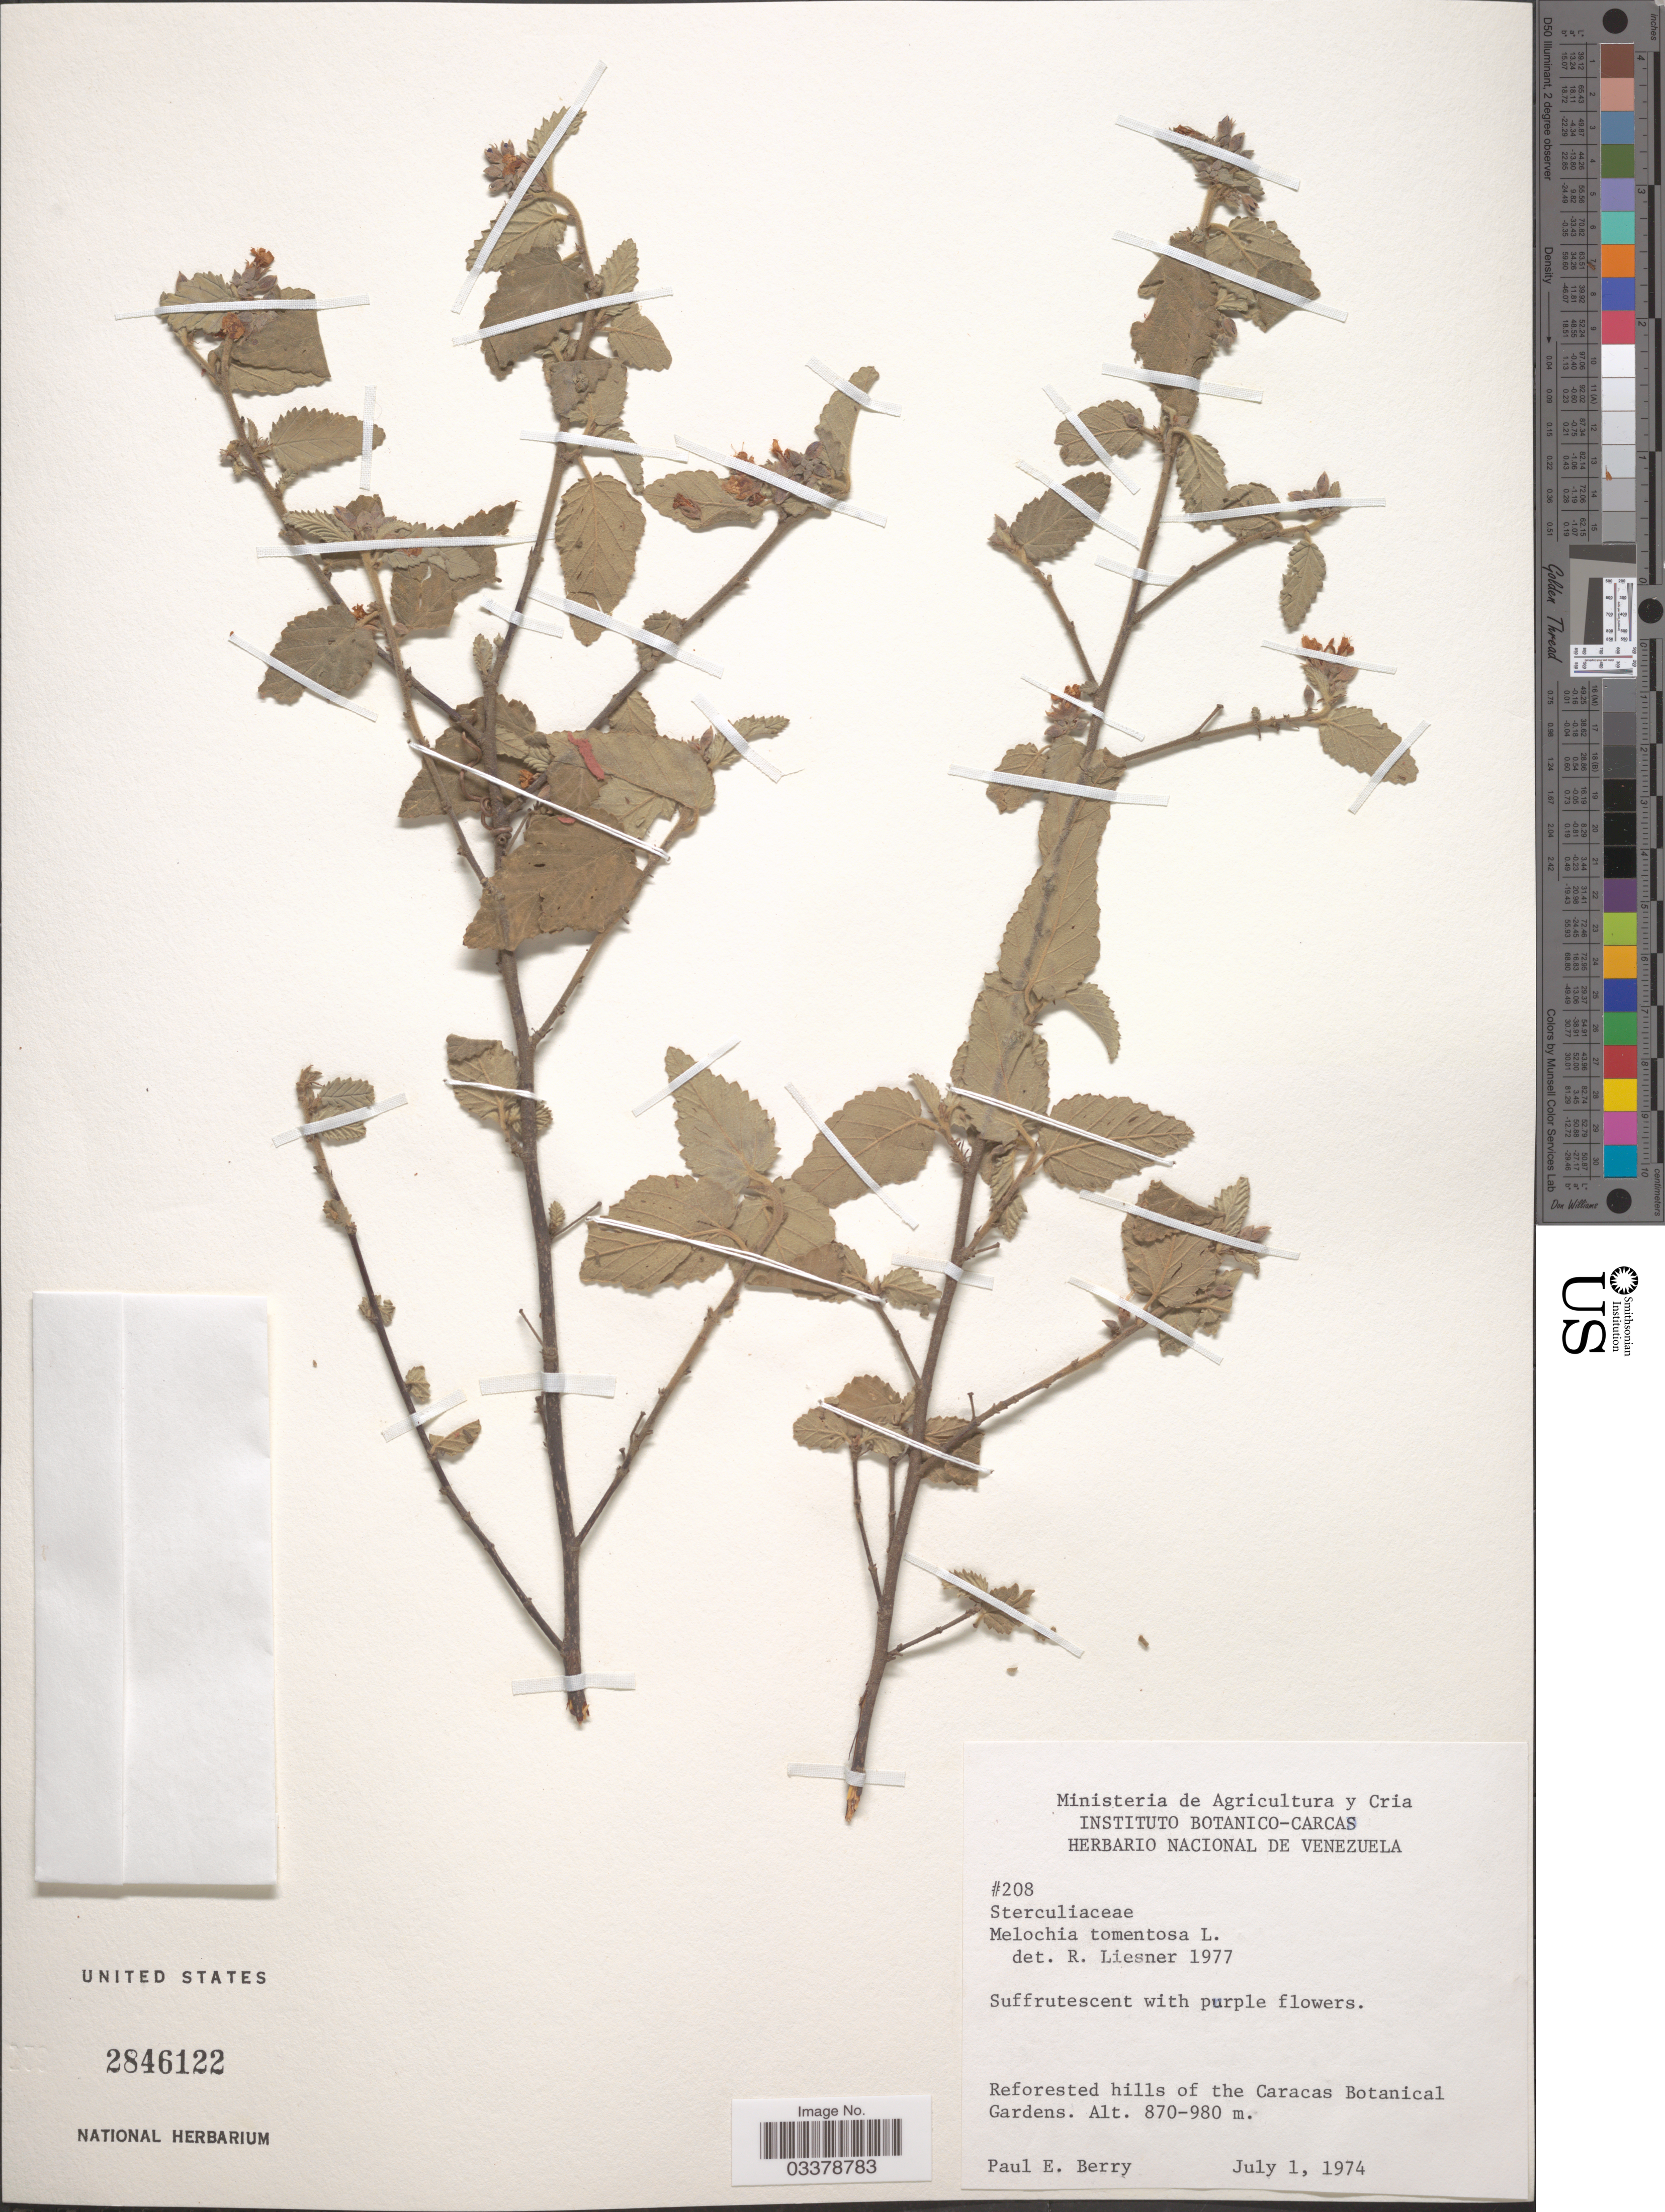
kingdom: Plantae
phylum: Tracheophyta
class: Magnoliopsida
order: Malvales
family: Malvaceae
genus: Melochia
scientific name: Melochia tomentosa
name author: L.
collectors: P. E. Berry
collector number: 208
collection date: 1974-07-01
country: Venezuela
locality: Reforested hills of the Caracas Botanical Gardens.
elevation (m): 870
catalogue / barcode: US 2846122